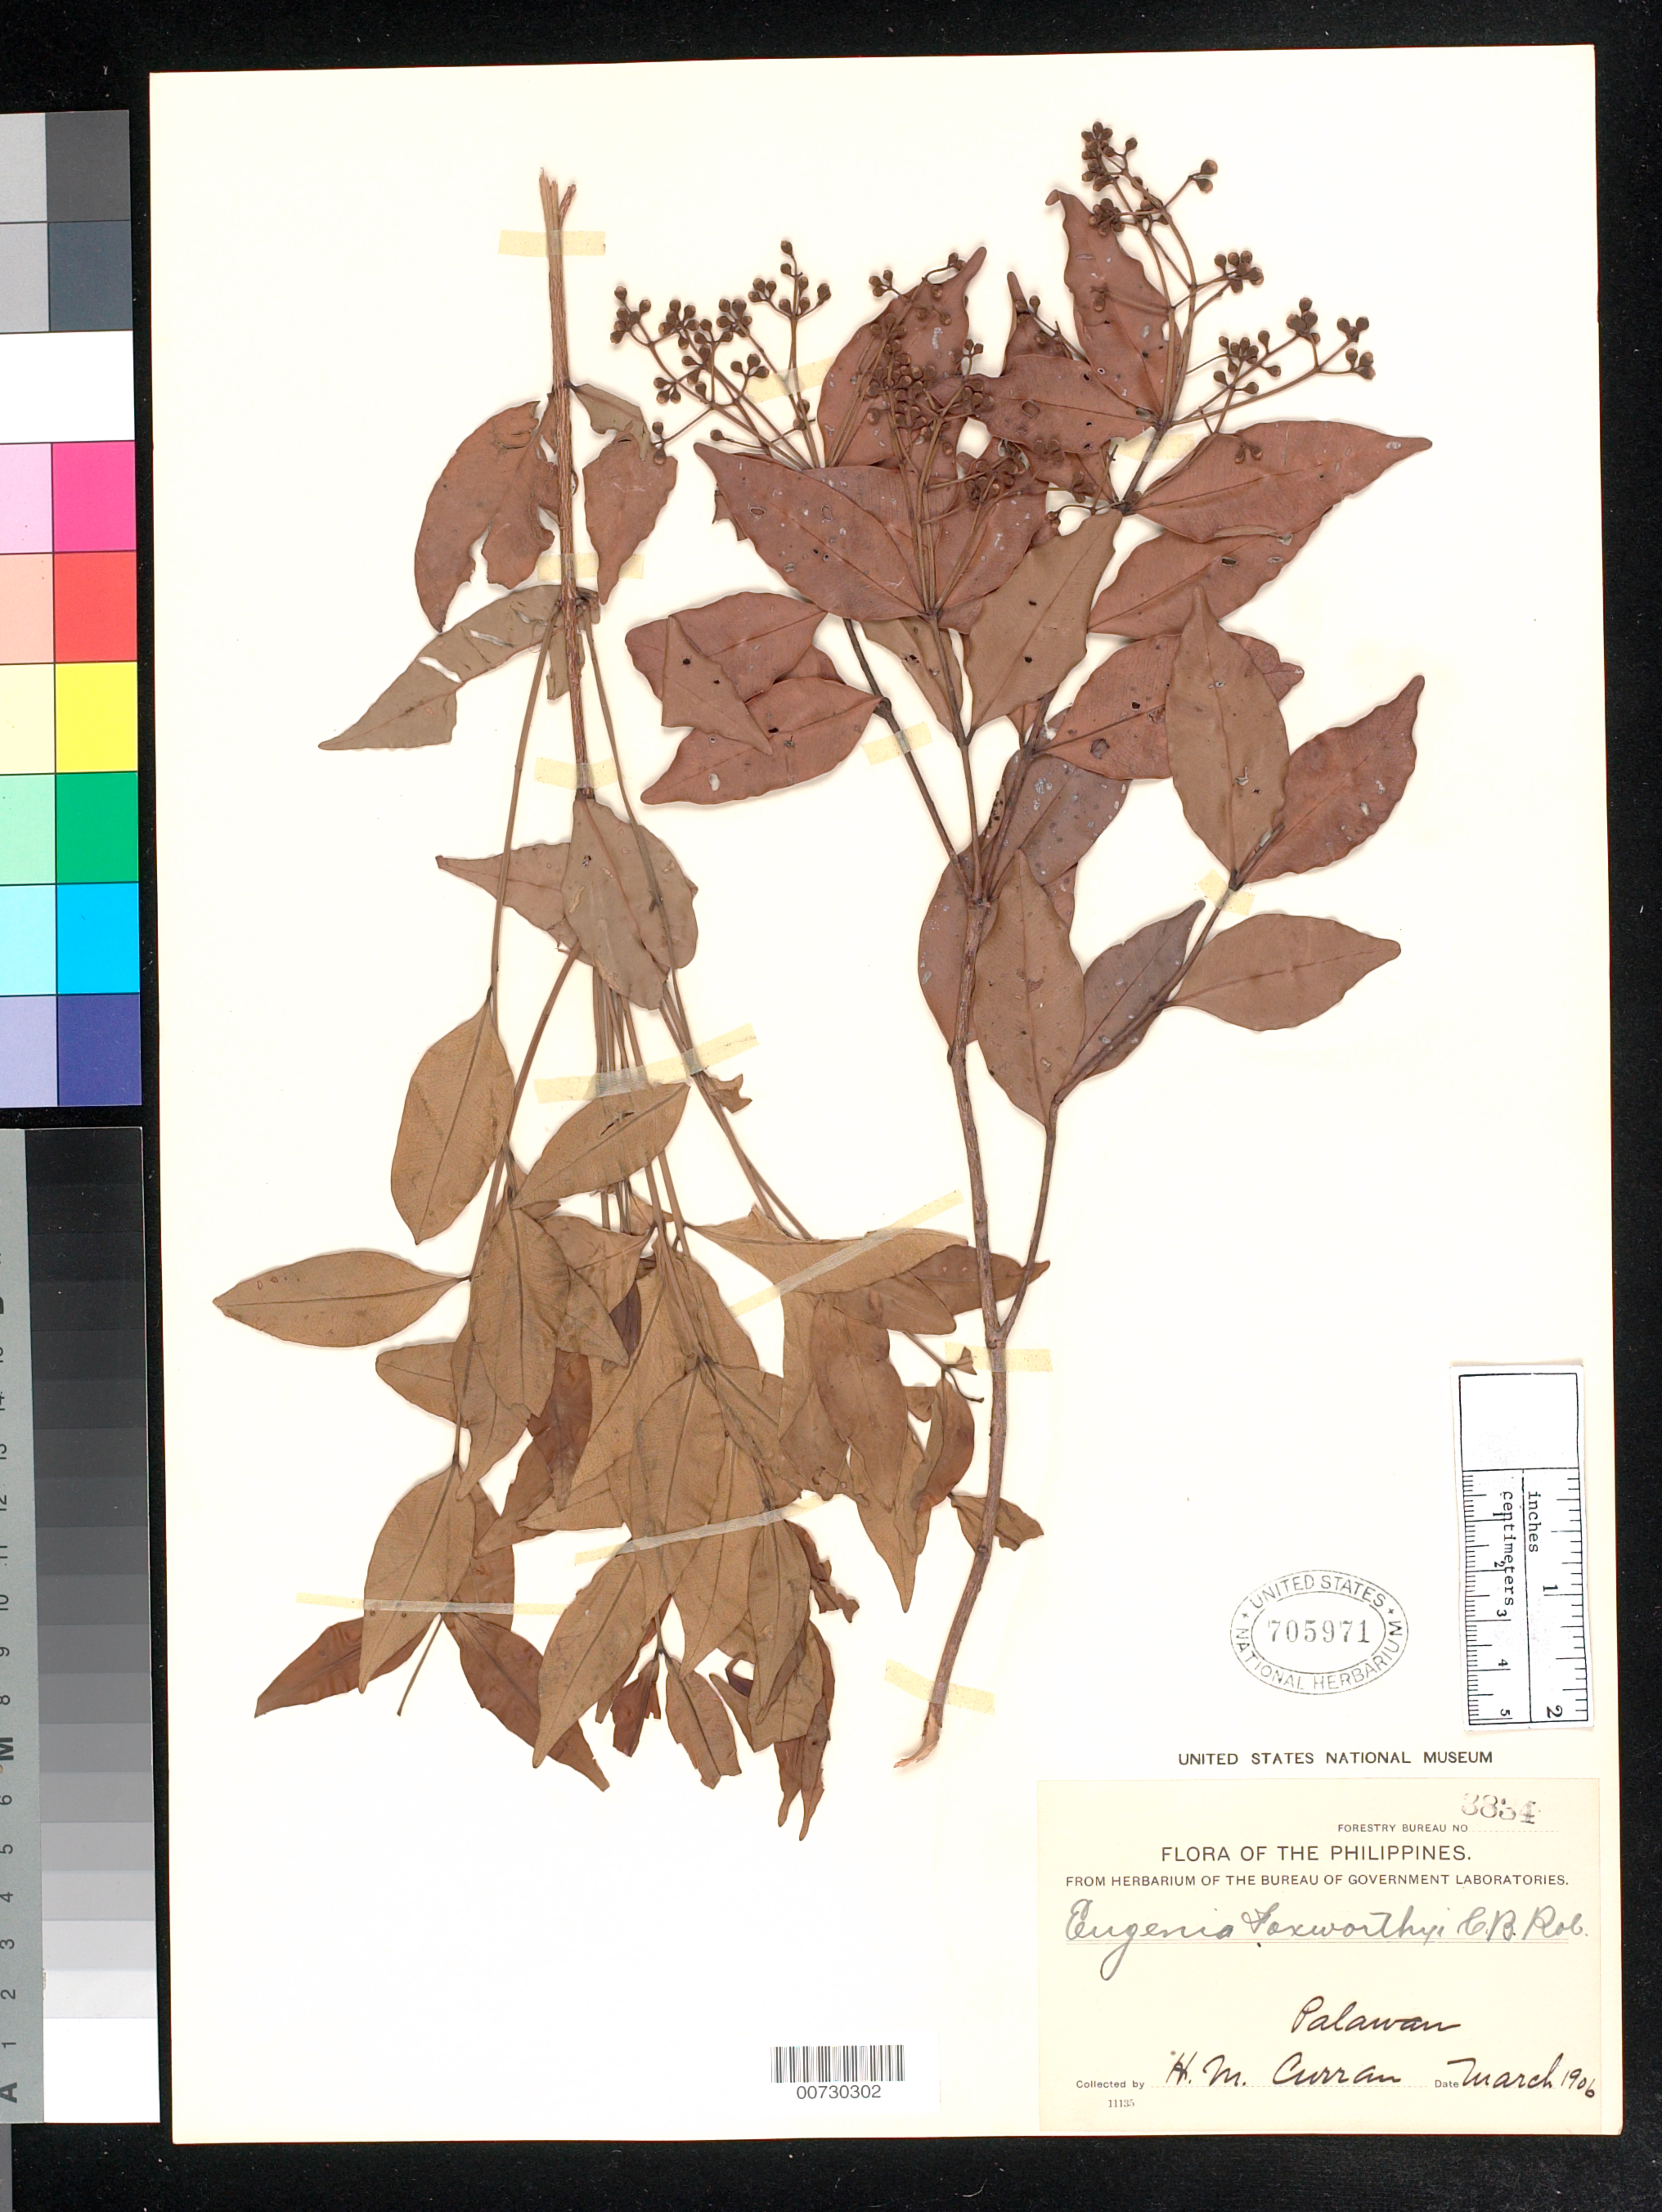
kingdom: Plantae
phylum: Tracheophyta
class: Magnoliopsida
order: Myrtales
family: Myrtaceae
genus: Syzygium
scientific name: Syzygium foxworthyi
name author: (Elmer) Merr.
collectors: H. M. Curran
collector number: For. Bur. 3834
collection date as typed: Mar 1906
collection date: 1906-03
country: Philippines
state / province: Mimaropa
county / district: Palawan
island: Palawan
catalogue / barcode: US 705971